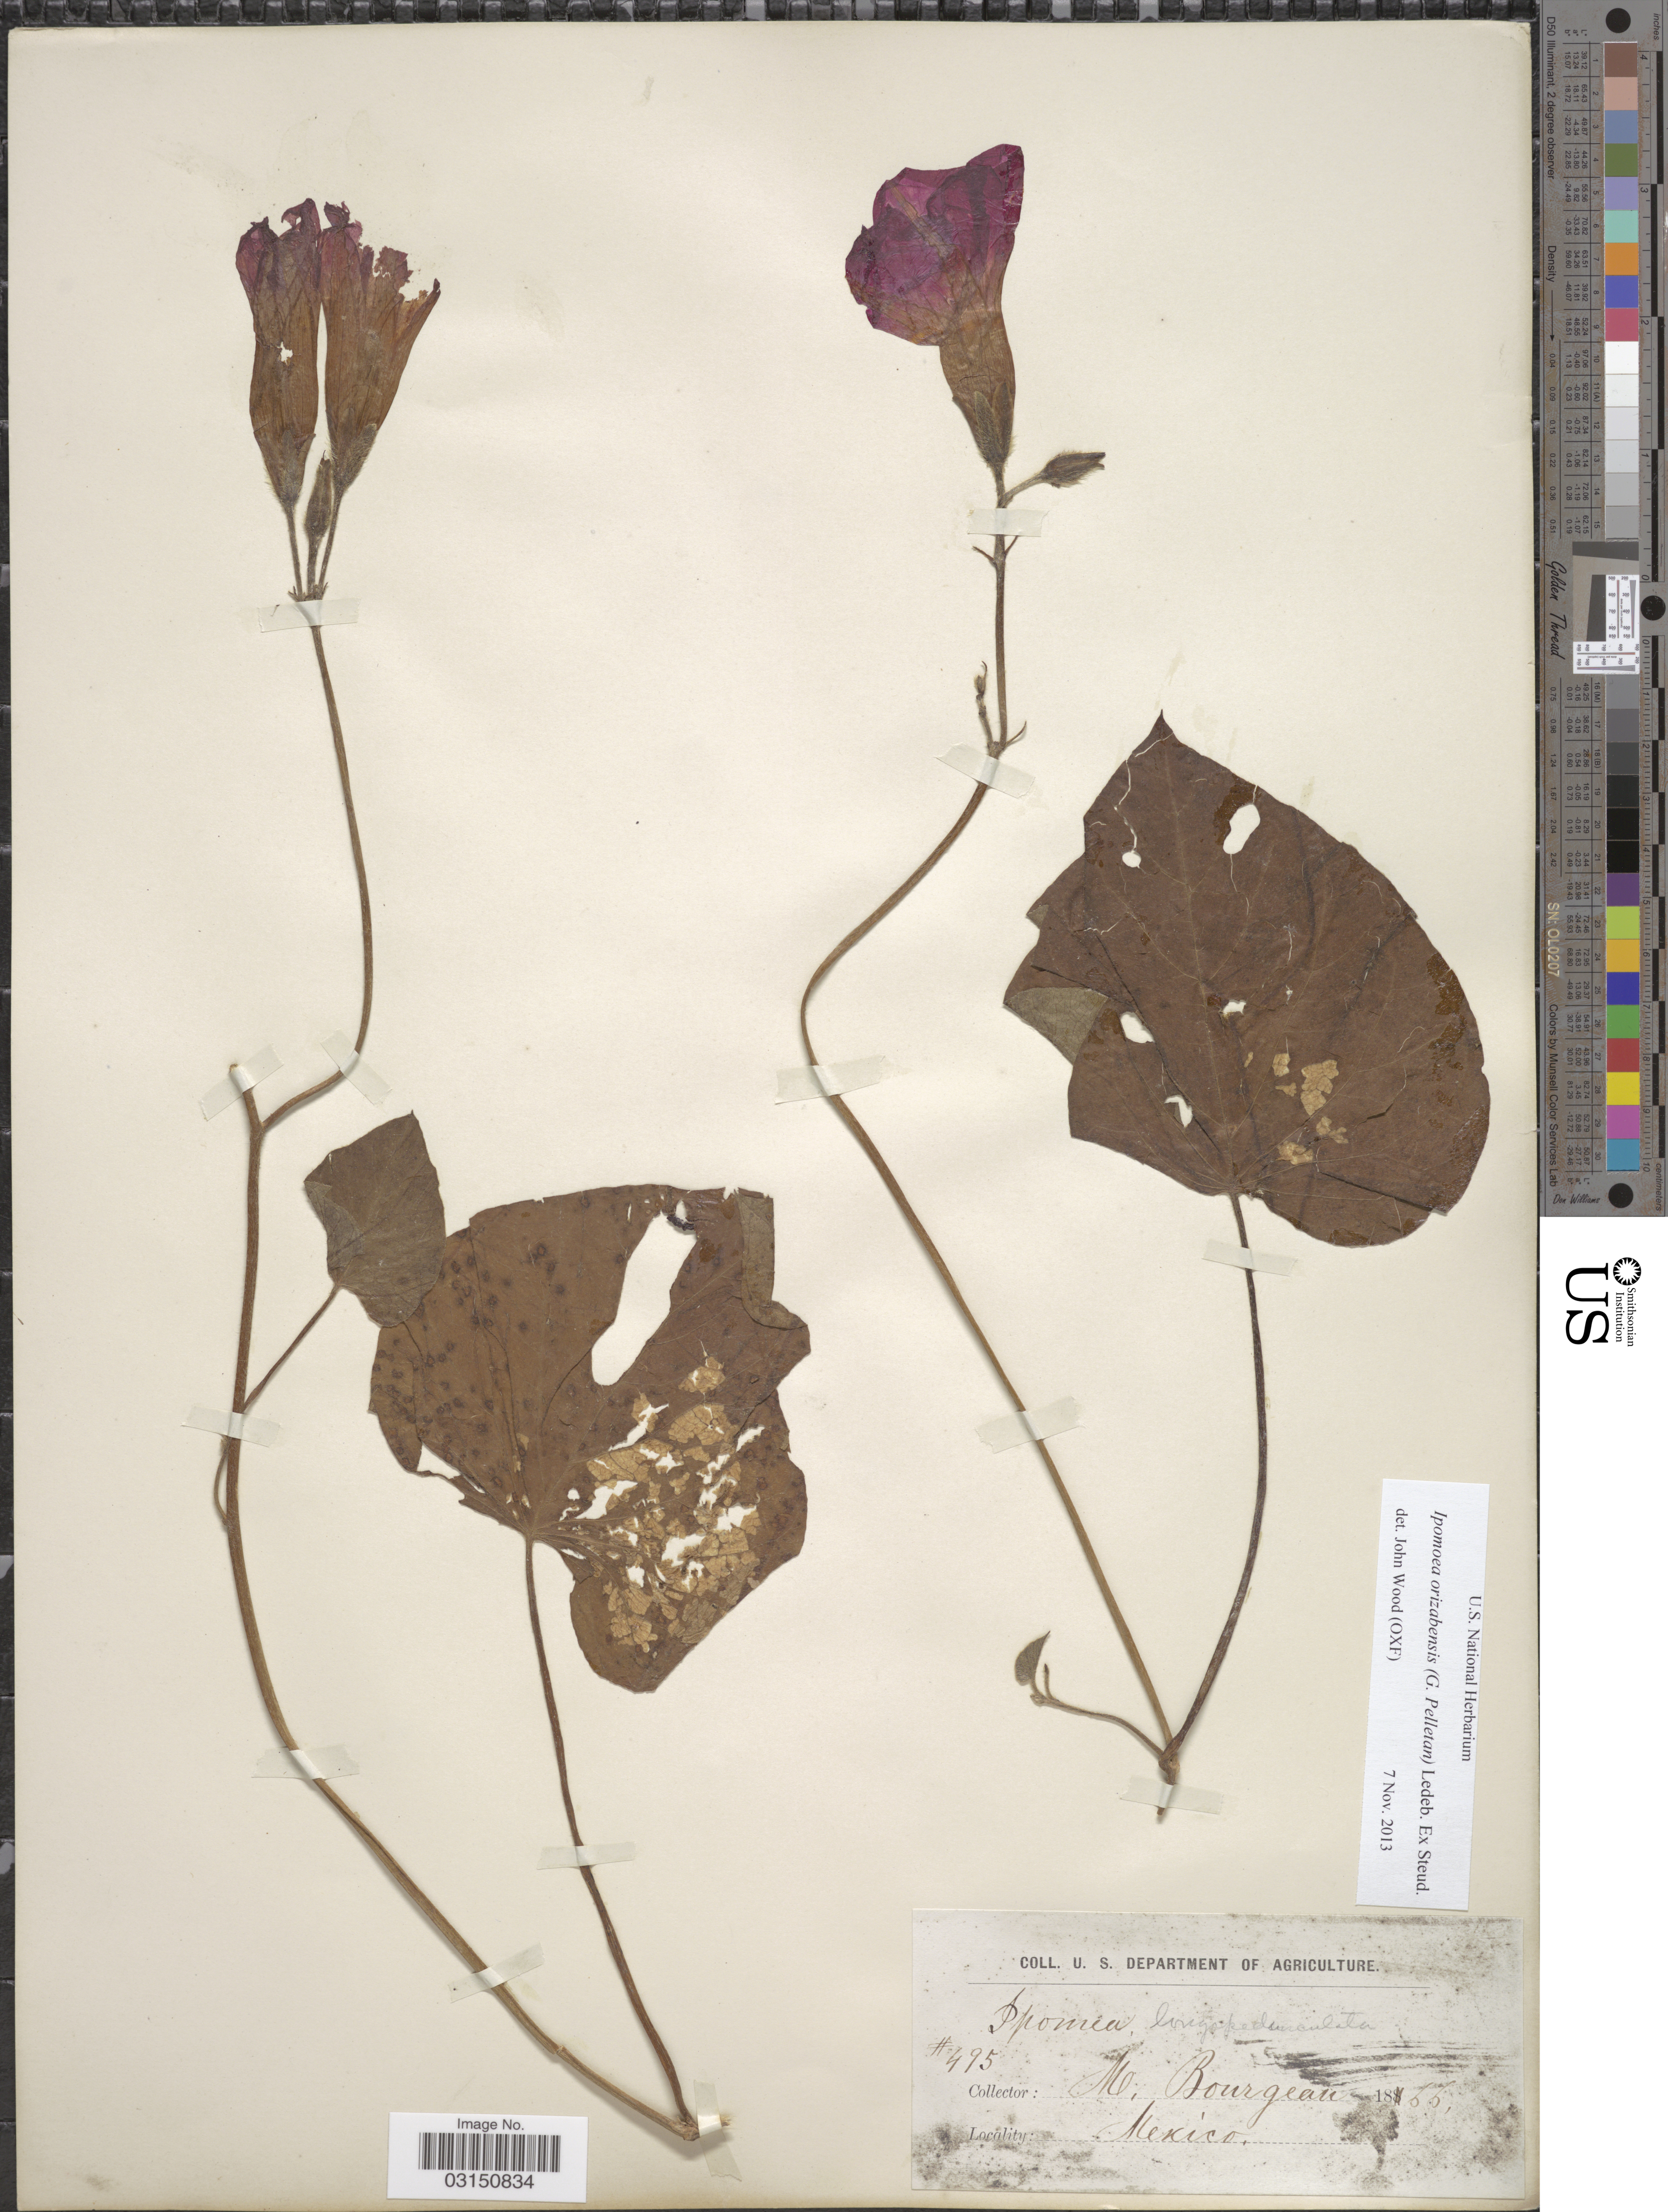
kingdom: Plantae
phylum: Tracheophyta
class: Magnoliopsida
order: Solanales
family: Convolvulaceae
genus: Ipomoea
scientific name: Ipomoea orizabensis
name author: (G. Pelletan) Ledeb. ex Steud.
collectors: M. Bourgeau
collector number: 495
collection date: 1866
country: Mexico